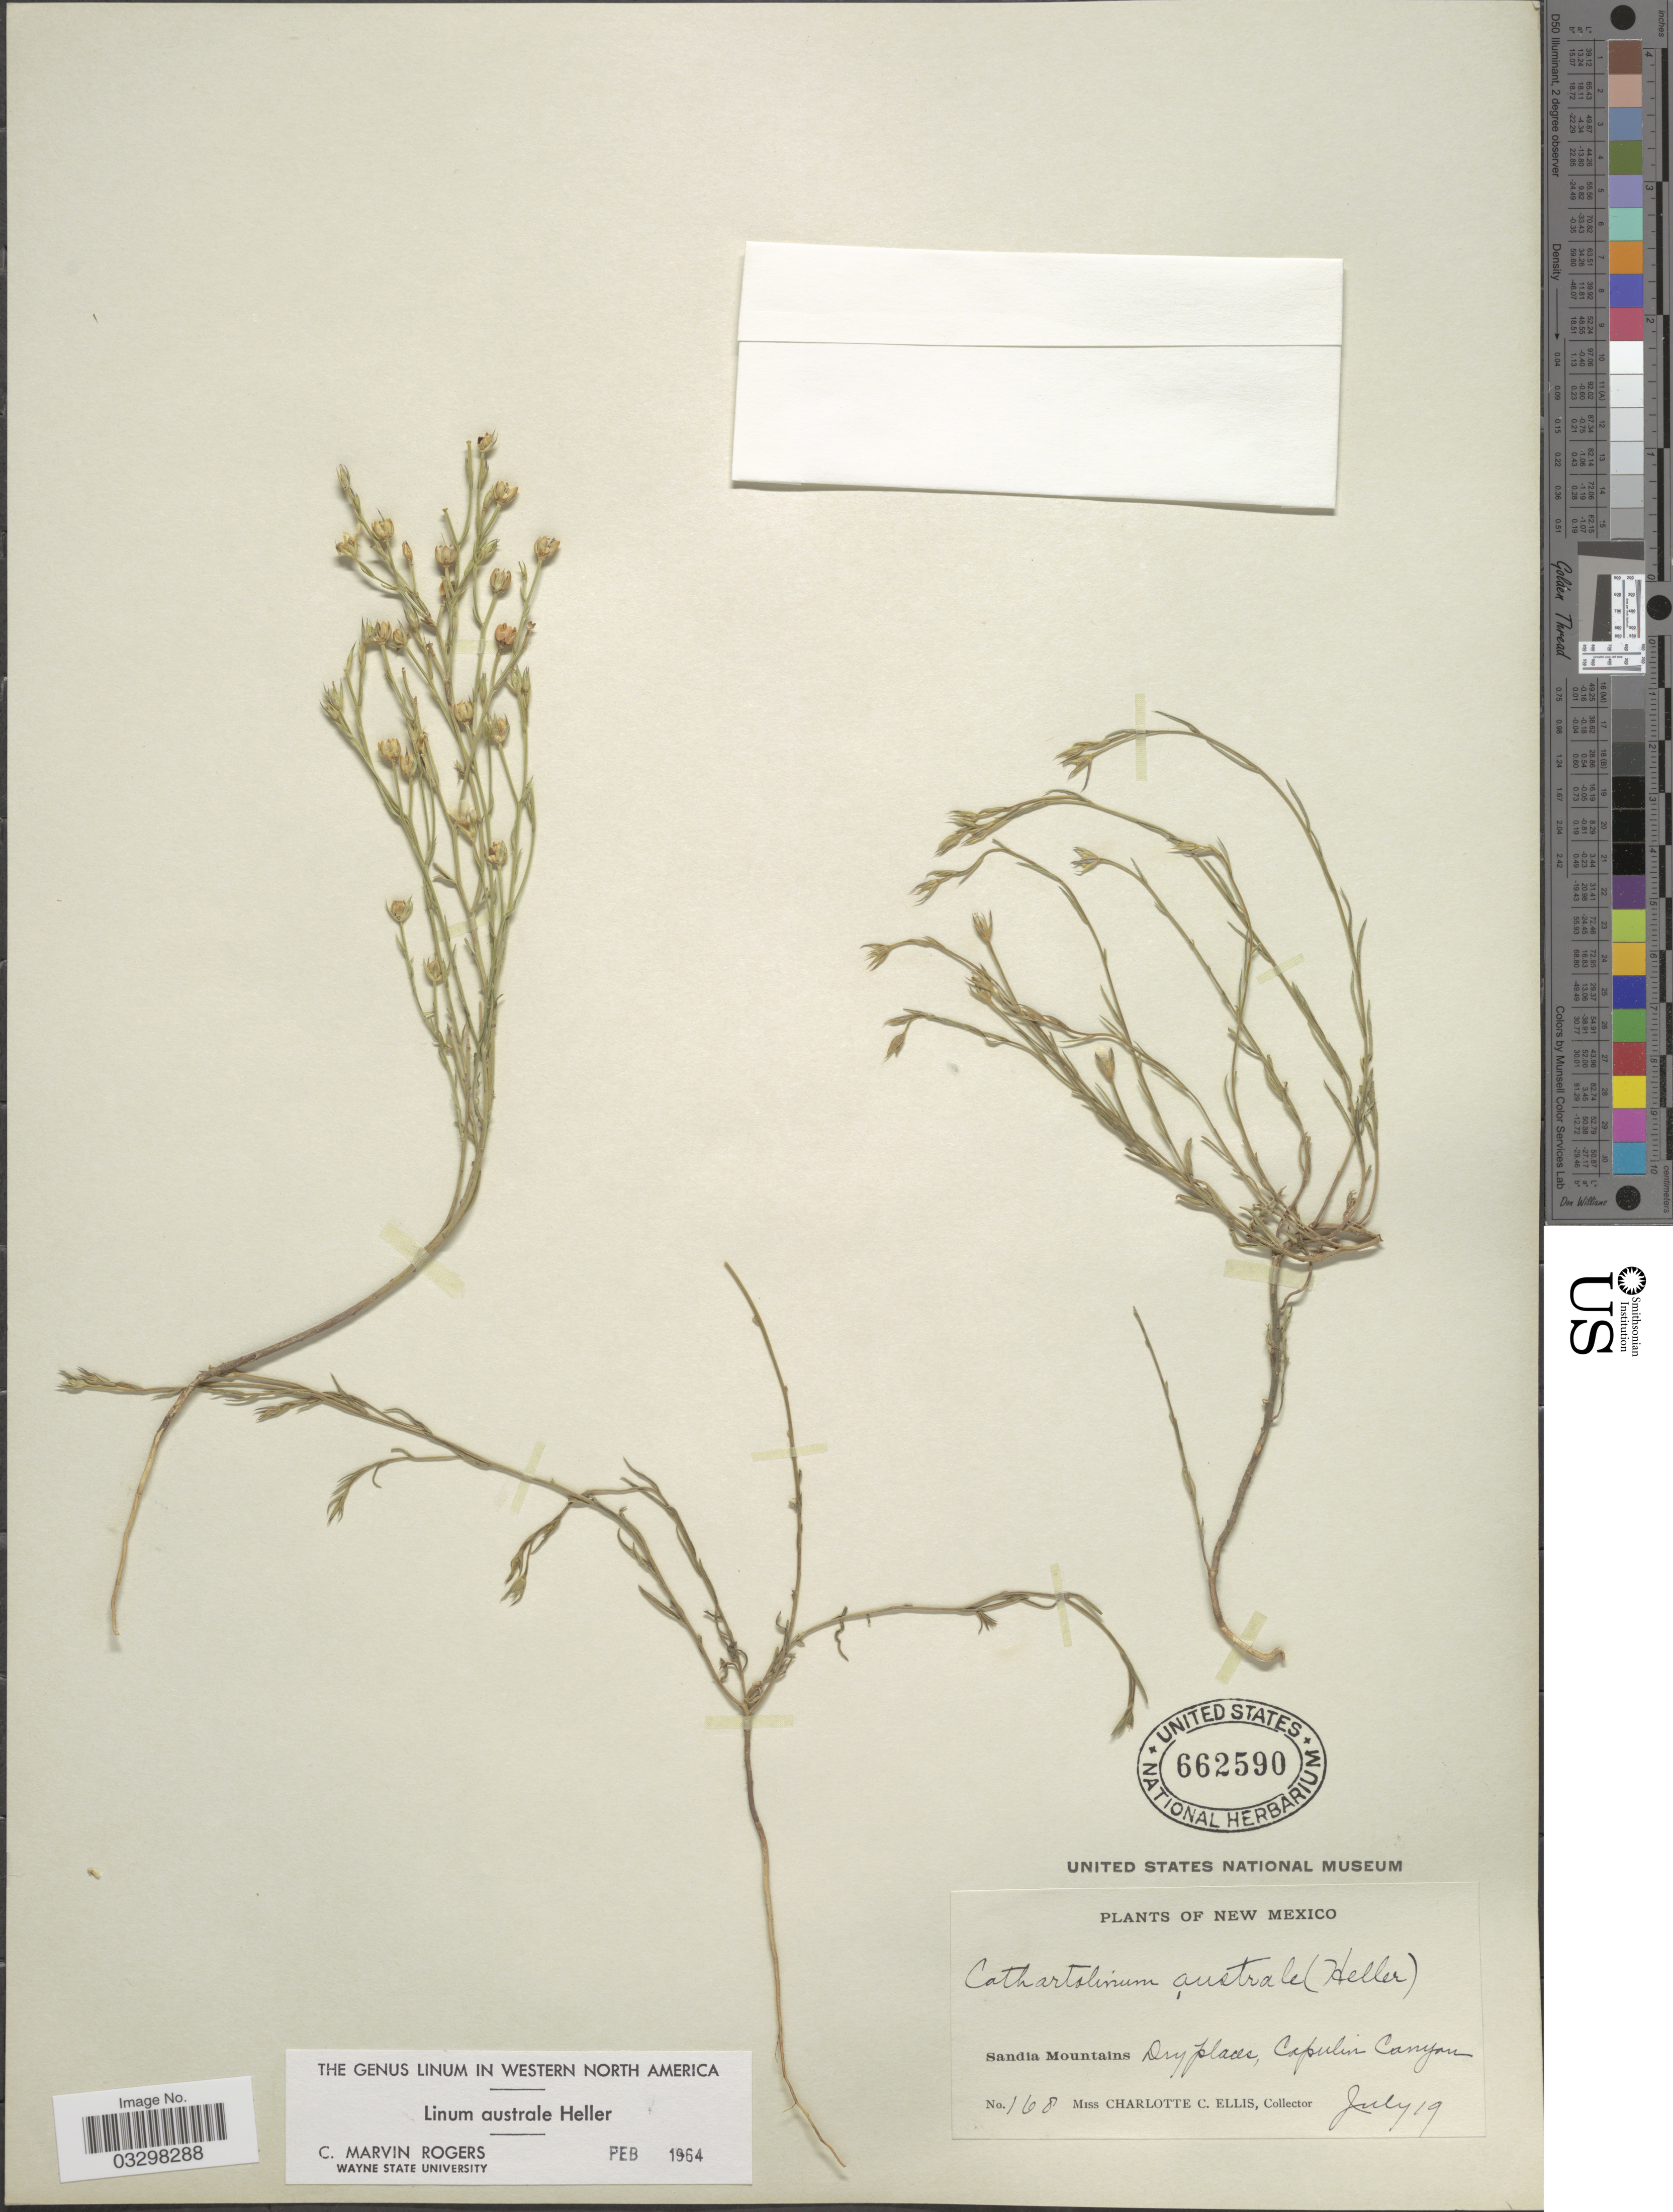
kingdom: Plantae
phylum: Tracheophyta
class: Magnoliopsida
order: Malpighiales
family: Linaceae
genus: Linum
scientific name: Linum australe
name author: A. Heller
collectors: C. C. Ellis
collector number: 168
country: United States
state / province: New Mexico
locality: Sandia Mountains, Capulin Canyon.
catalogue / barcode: US 662590